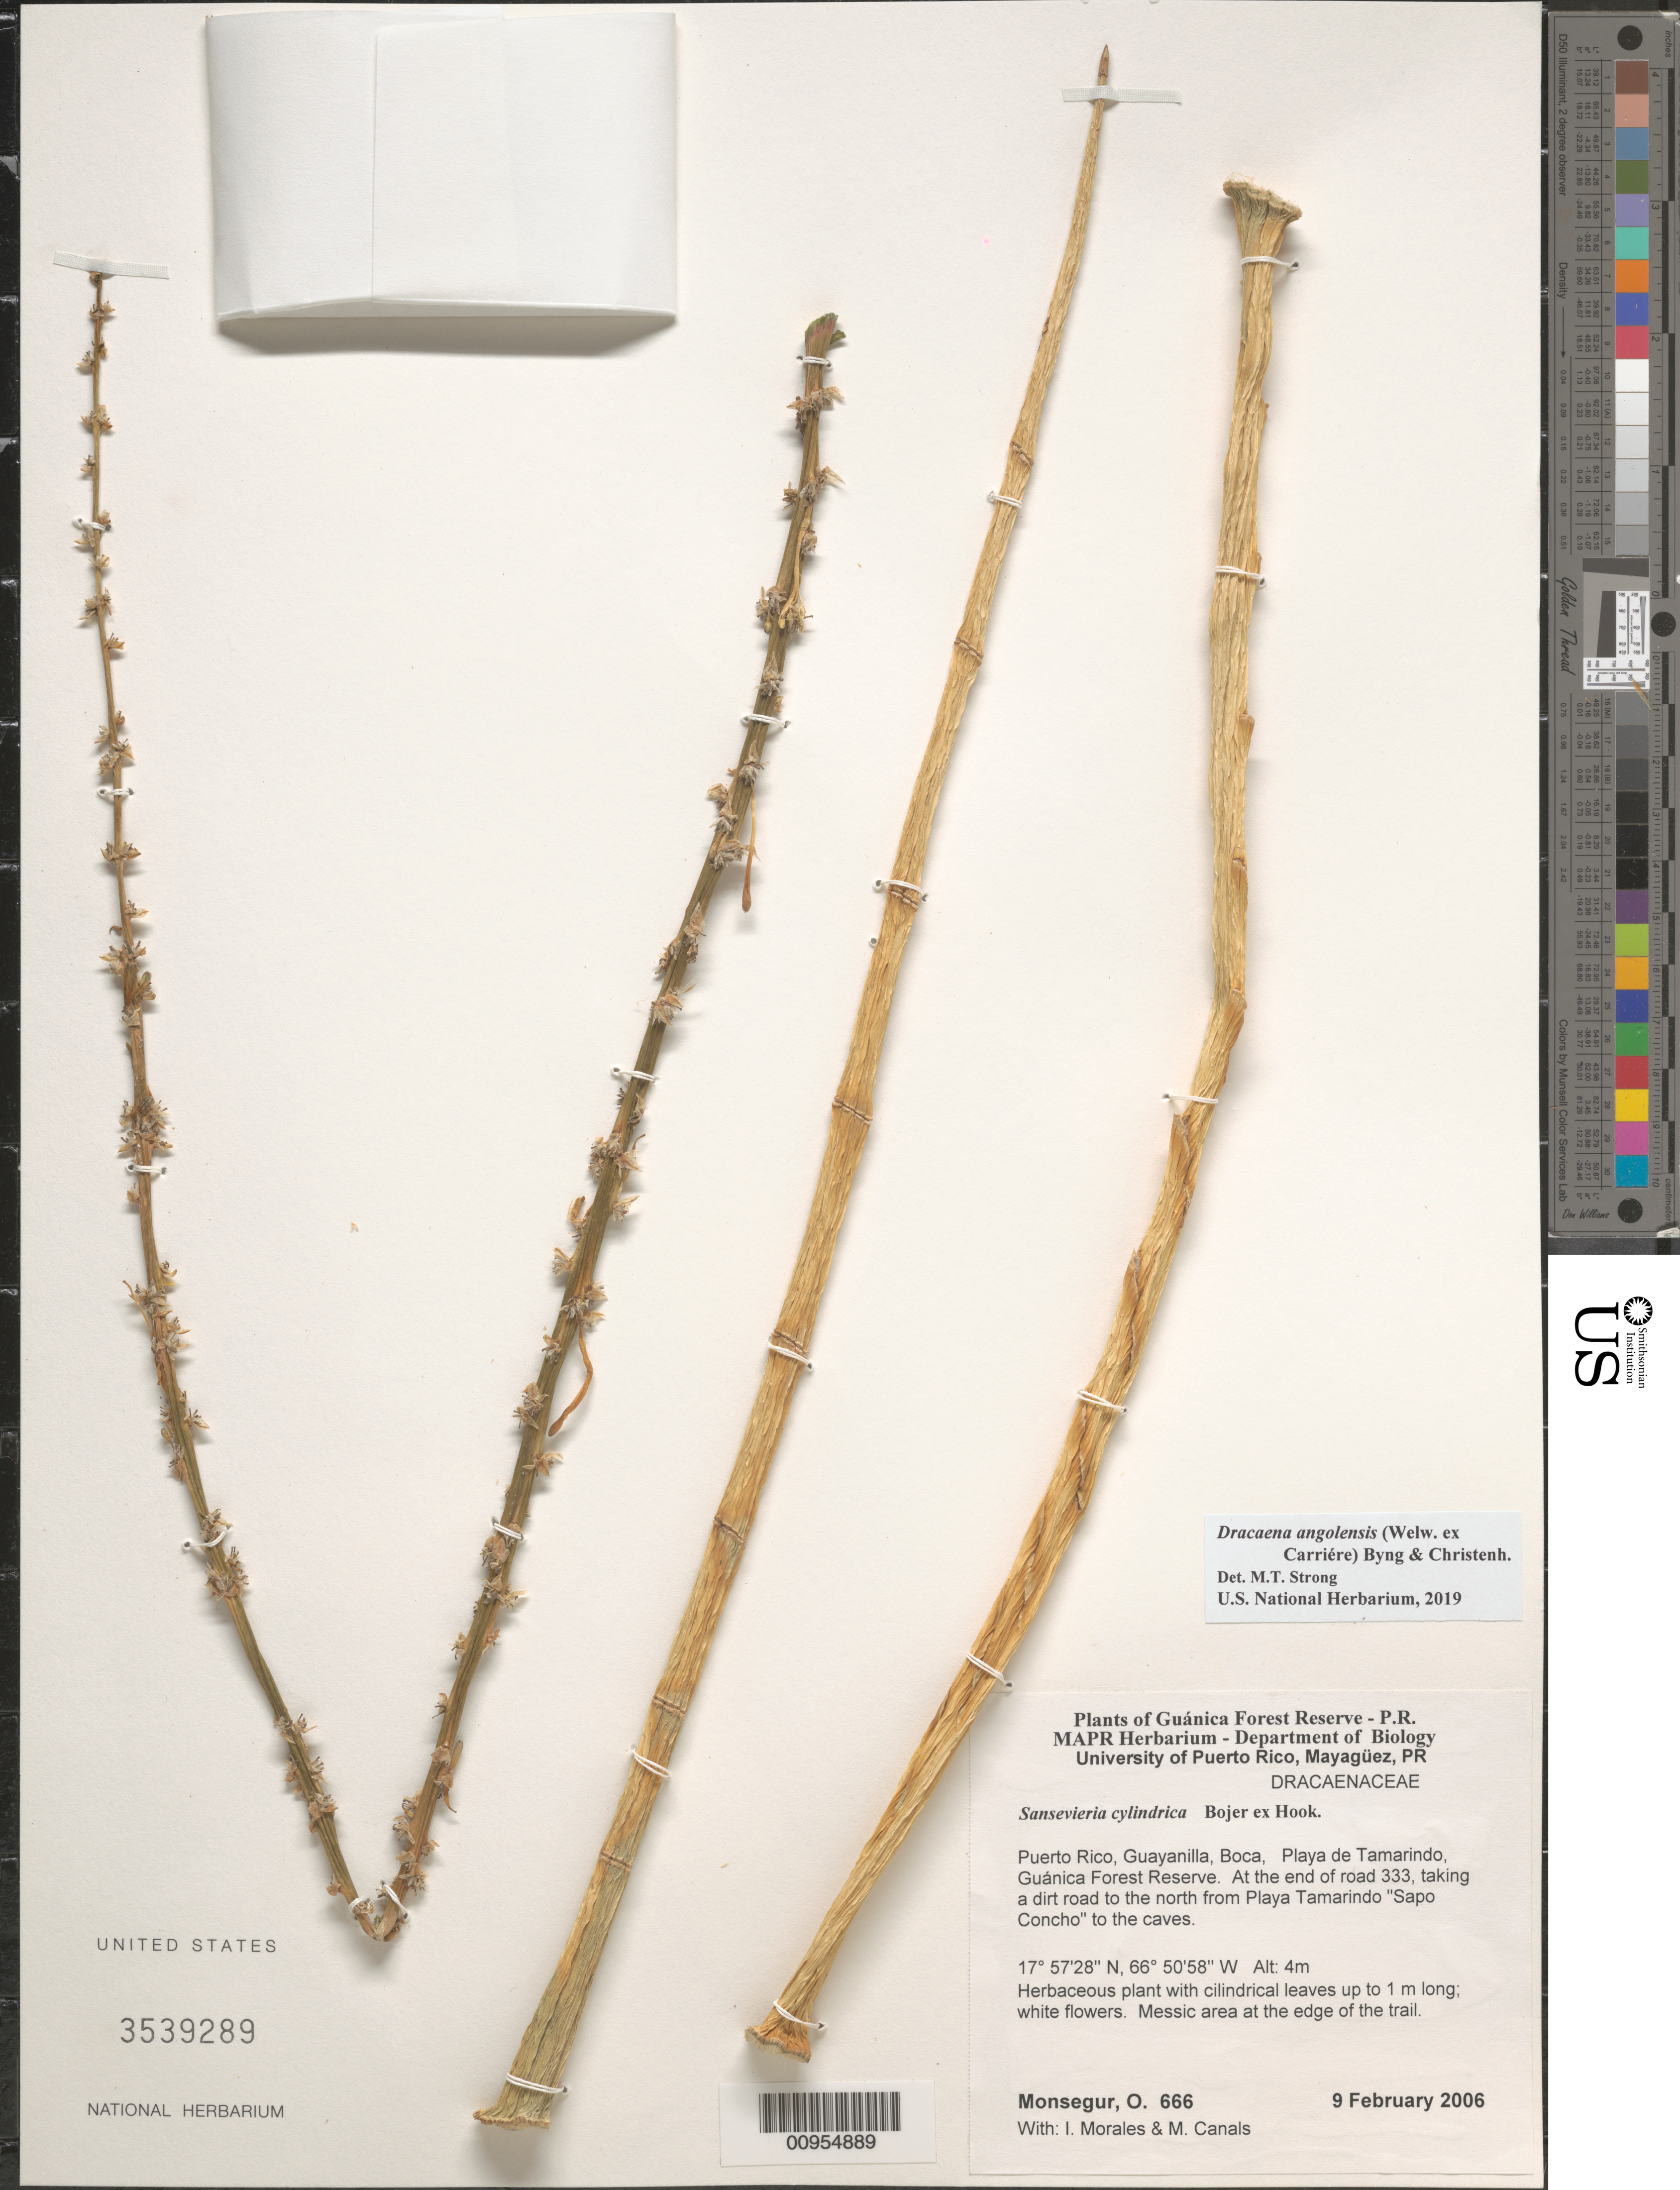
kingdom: Plantae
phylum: Tracheophyta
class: Liliopsida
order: Asparagales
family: Asparagaceae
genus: Dracaena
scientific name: Dracaena angolensis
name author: (Welw. ex Carrière) Byng & Christenh.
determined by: Strong, Mark T., (BOT), Smithsonian Institution - National Museum of Natural History (UNITED STATES)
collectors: O. Monsegur, M. Canals & I. Morales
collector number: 666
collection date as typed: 09 Feb 2006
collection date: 2006-02-09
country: Puerto Rico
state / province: Guayanilla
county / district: Boca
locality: Guánica Forest Reserve. Playa de Tamarindo, at the end of road 333, taking a dirt road to the north from Playa Tamarindo "Sapo Concho" to the caves.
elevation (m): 4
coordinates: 17.57276, 66.50575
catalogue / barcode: US 3539289